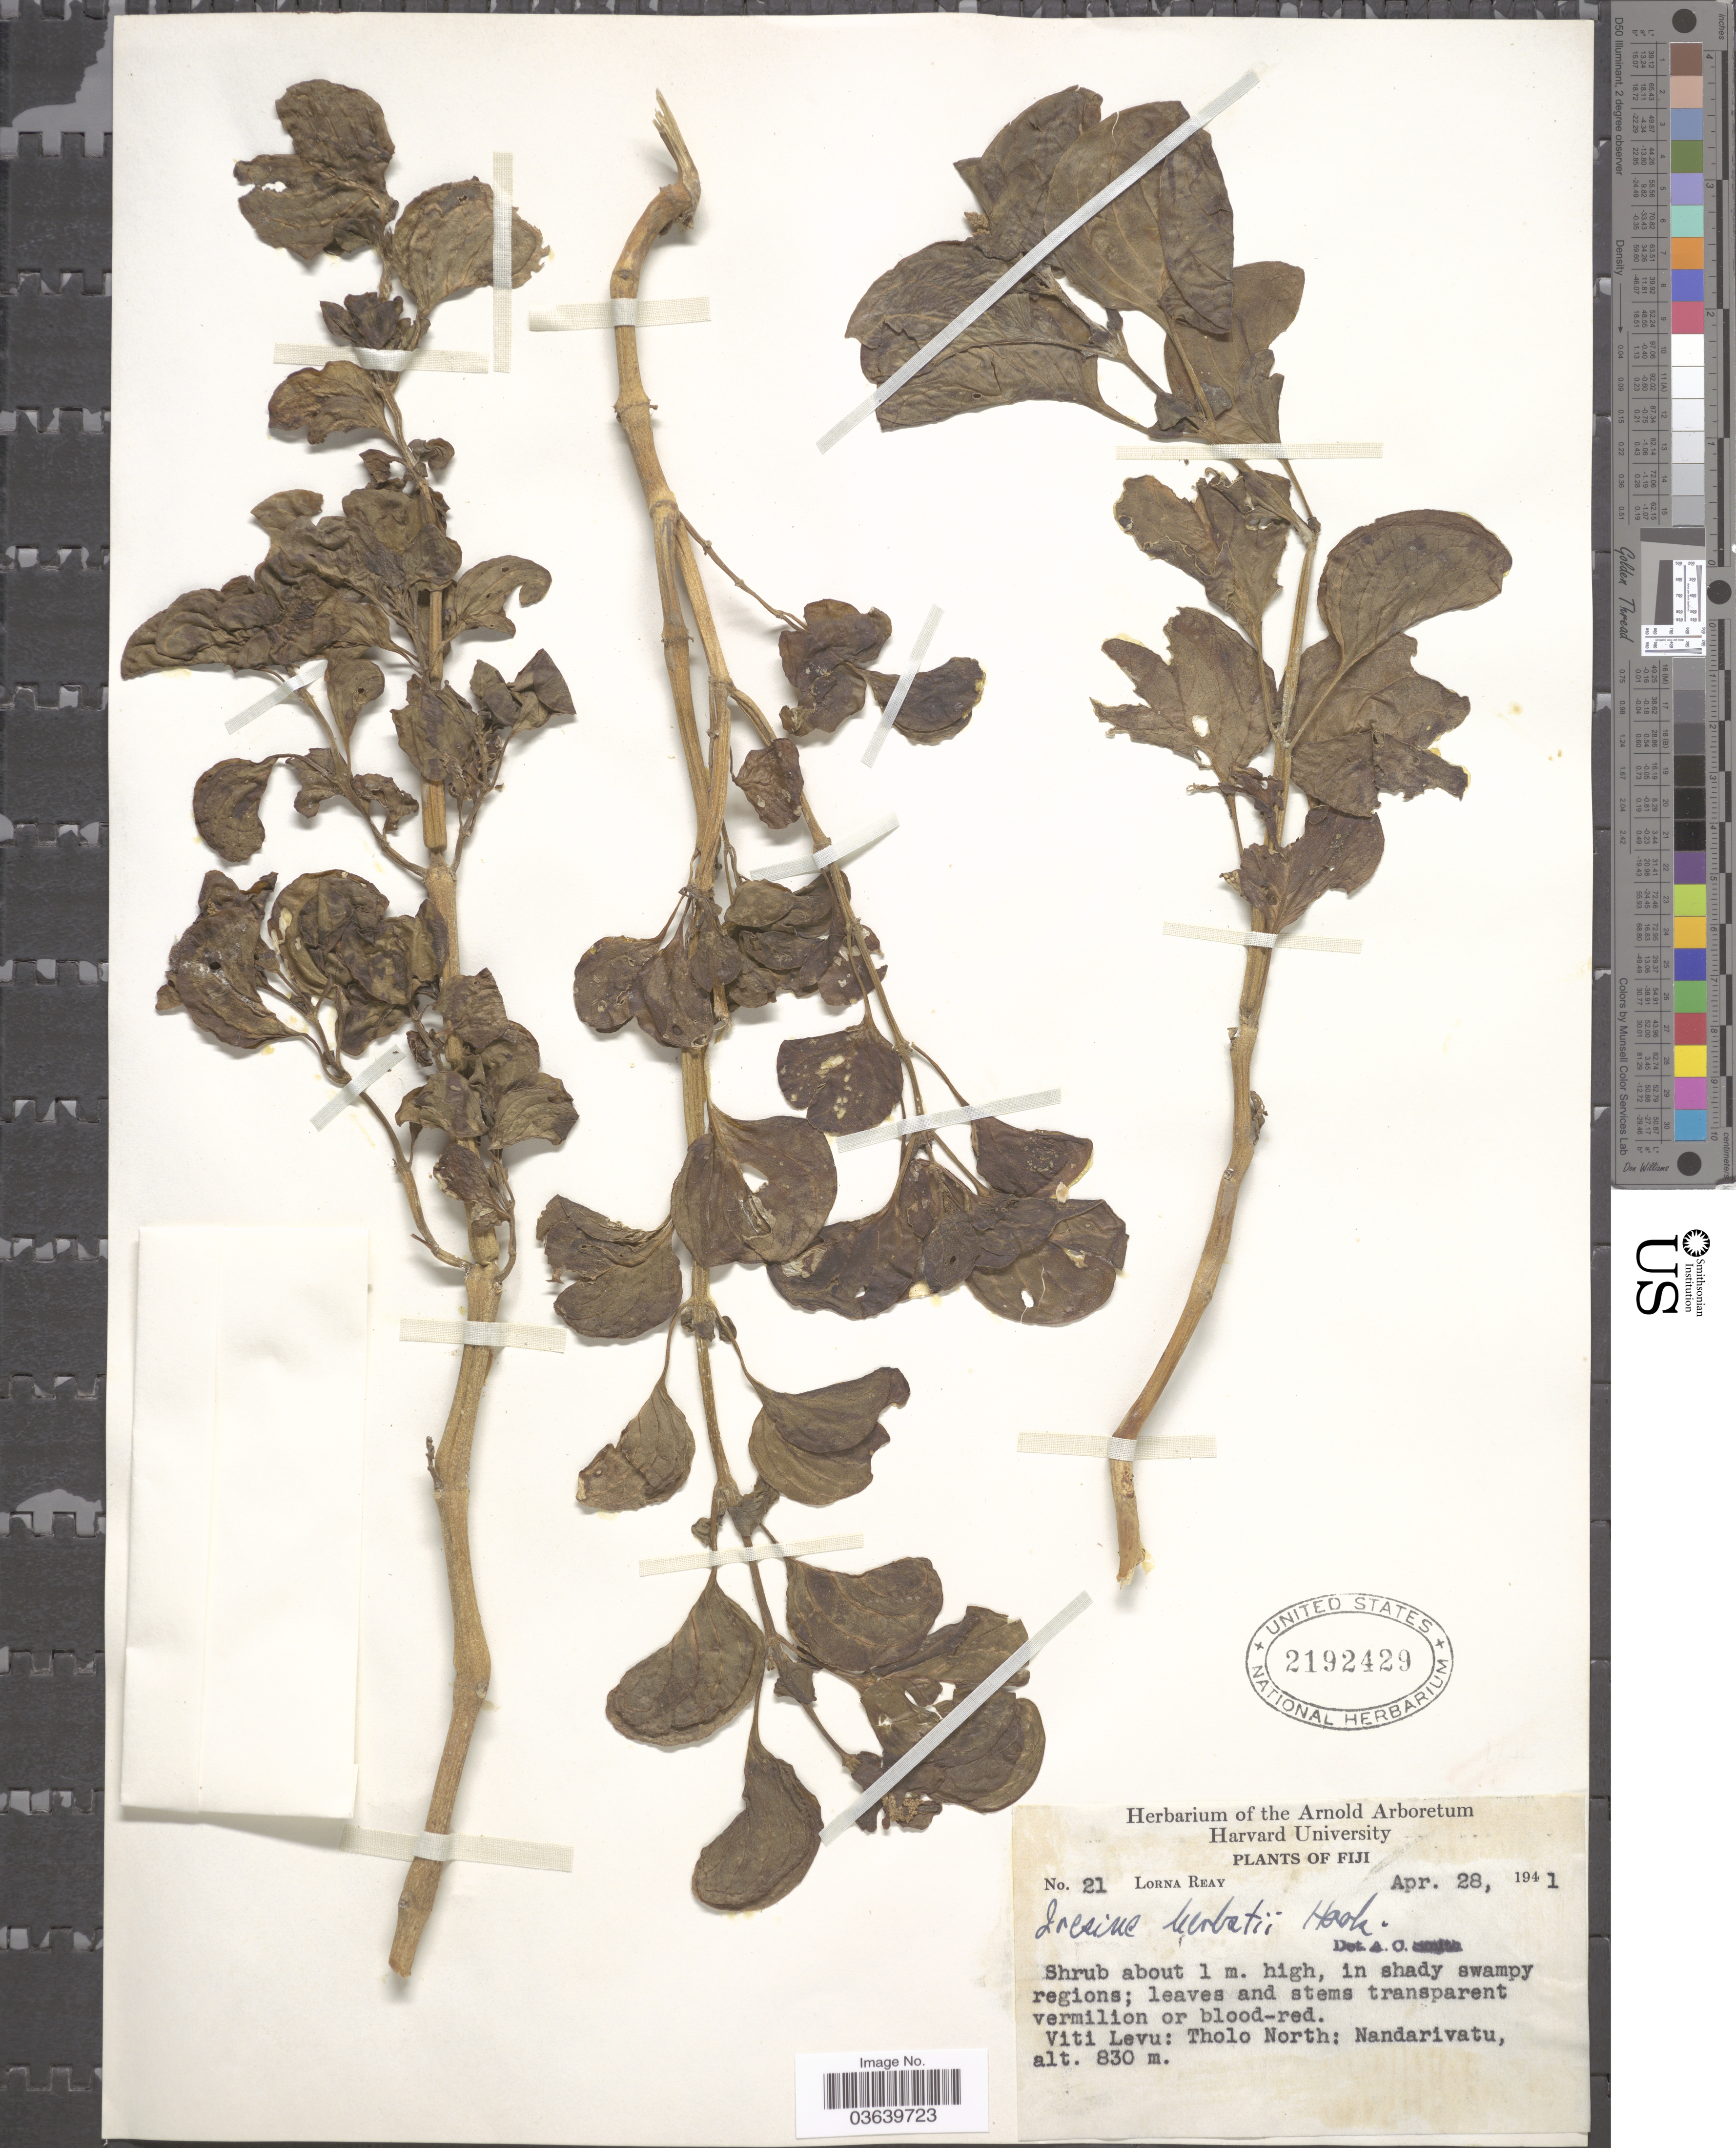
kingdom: Plantae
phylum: Tracheophyta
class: Magnoliopsida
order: Caryophyllales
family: Amaranthaceae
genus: Iresine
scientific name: Iresine herbstii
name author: Hook.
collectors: L. Reay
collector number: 21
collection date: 1941-04-28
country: Fiji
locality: Viti Levu: Tholo North: Nandarivatu.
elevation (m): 830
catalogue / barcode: US 2192429